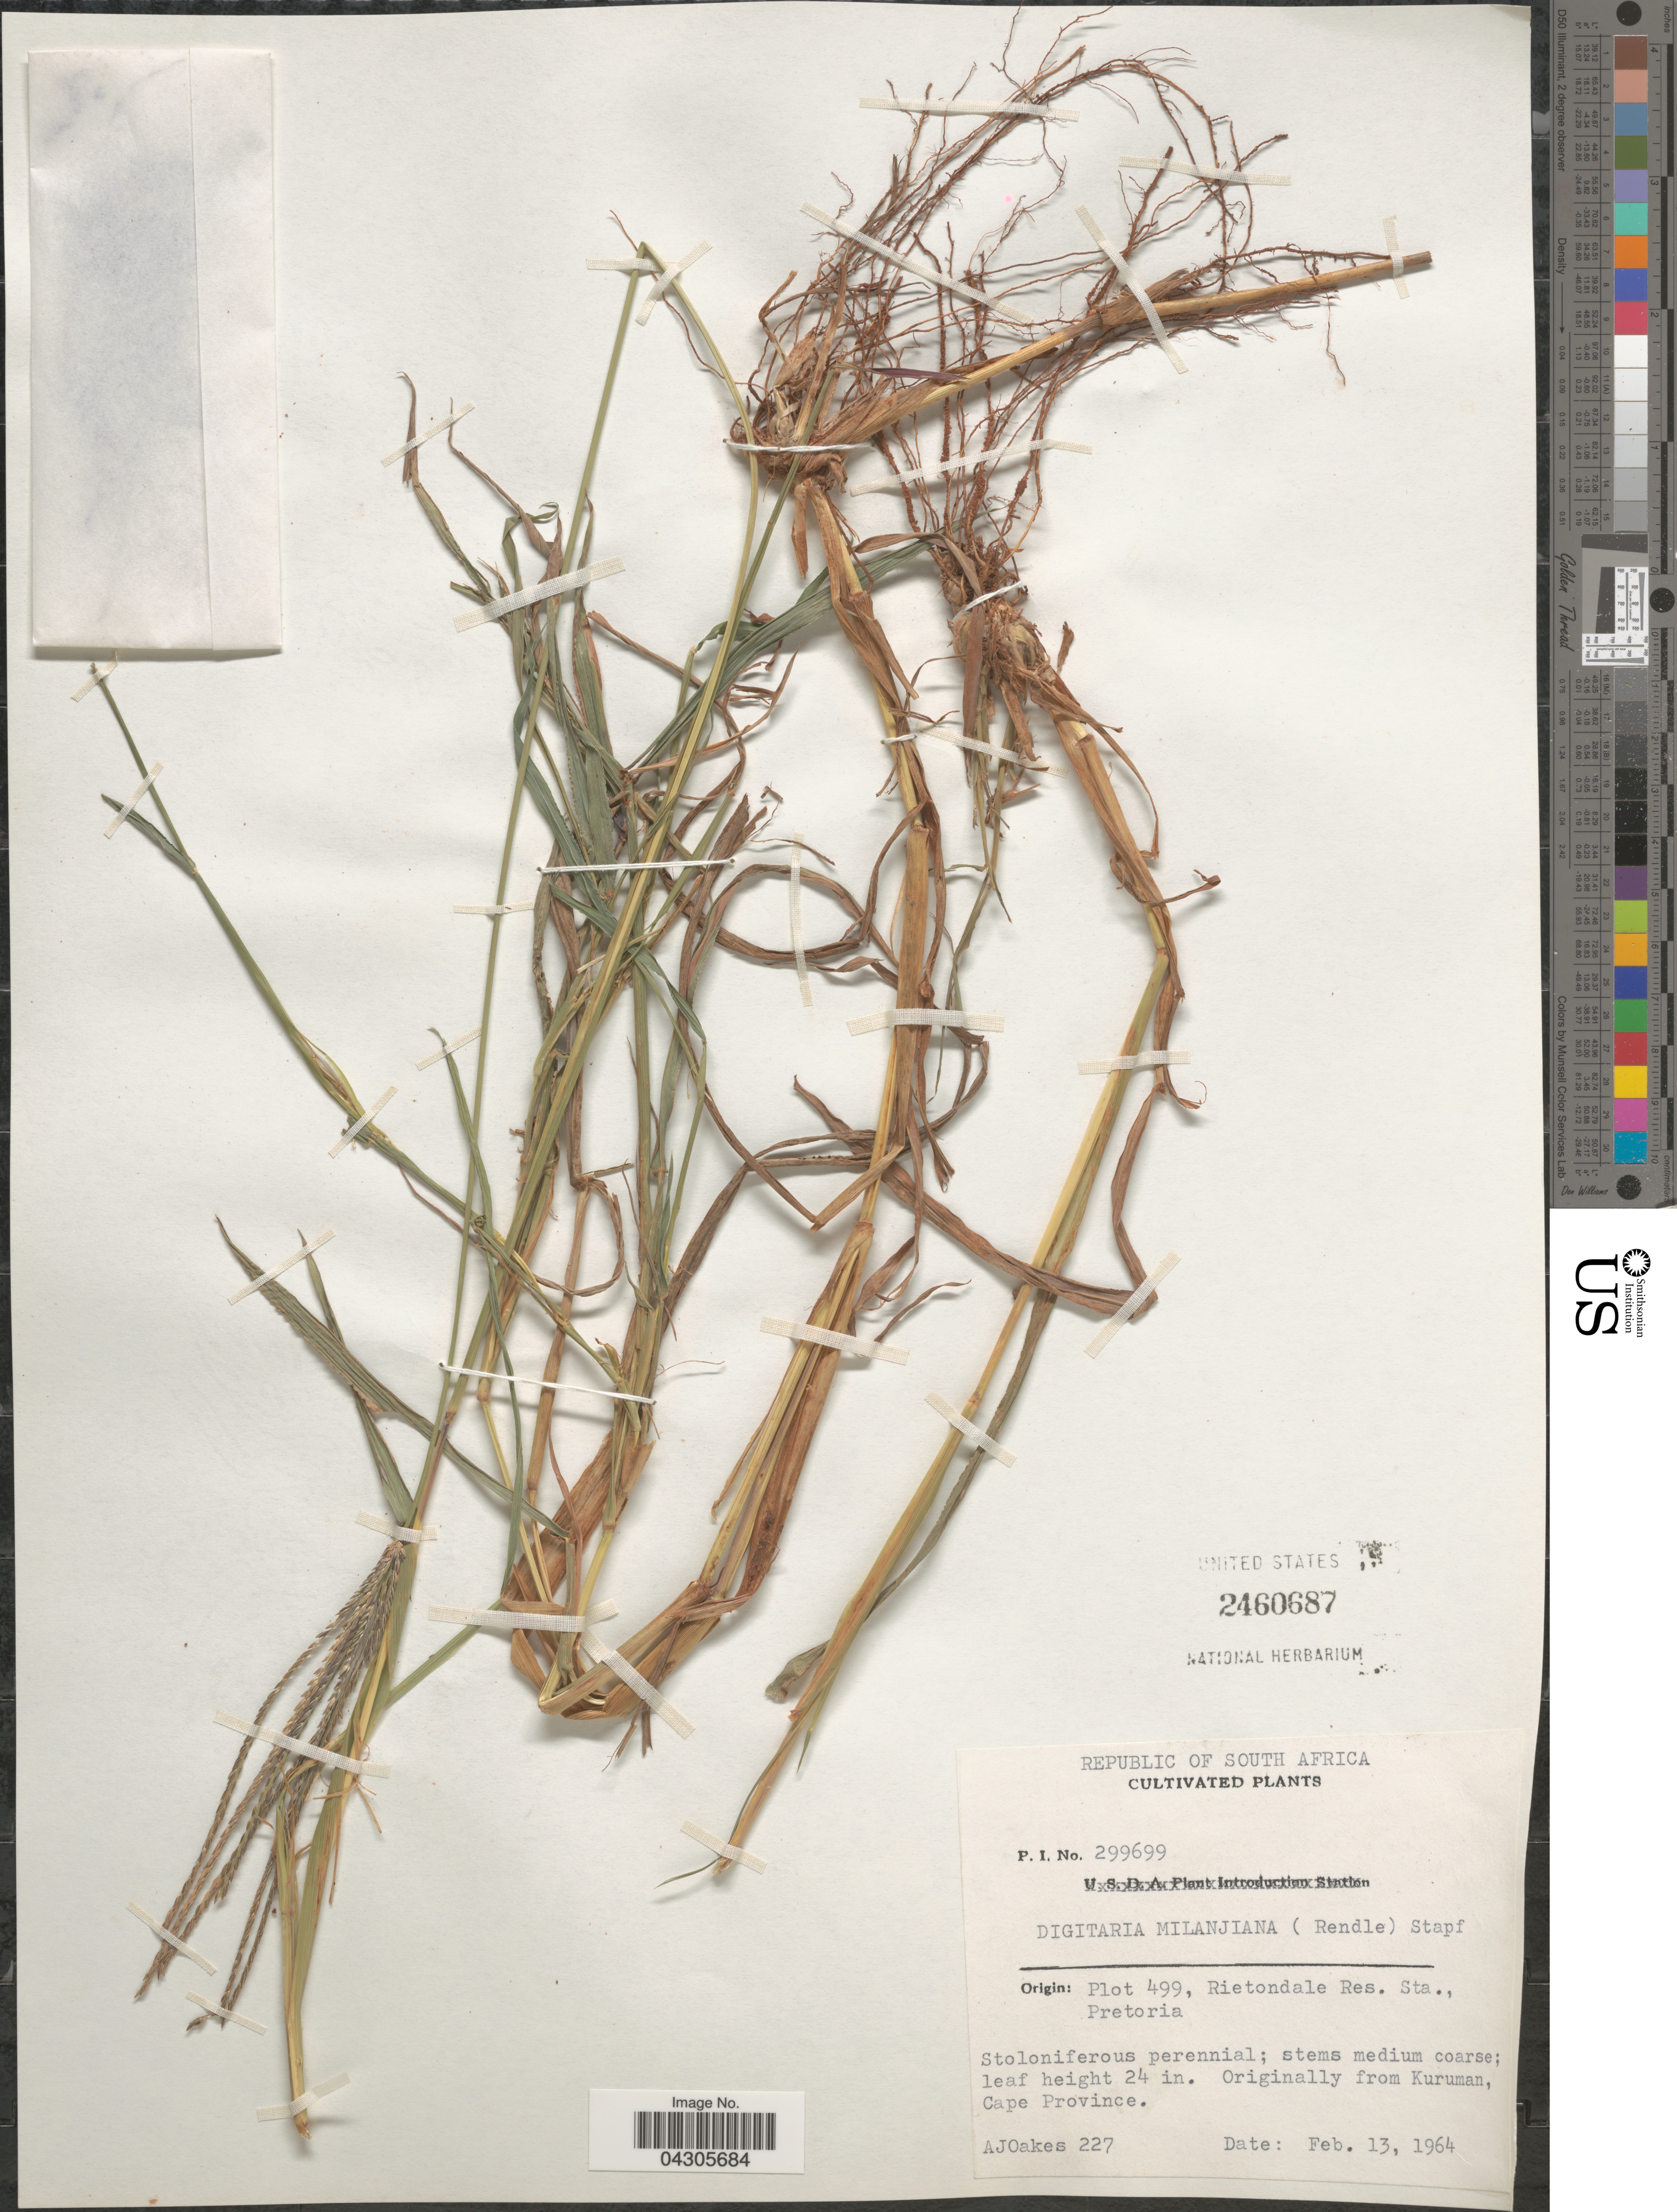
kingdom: Plantae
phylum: Tracheophyta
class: Liliopsida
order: Poales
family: Poaceae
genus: Digitaria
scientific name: Digitaria milanjiana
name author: (Rendle) Stapf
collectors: A. Oakes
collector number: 227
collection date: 1964-02-13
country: South Africa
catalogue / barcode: US 2460687